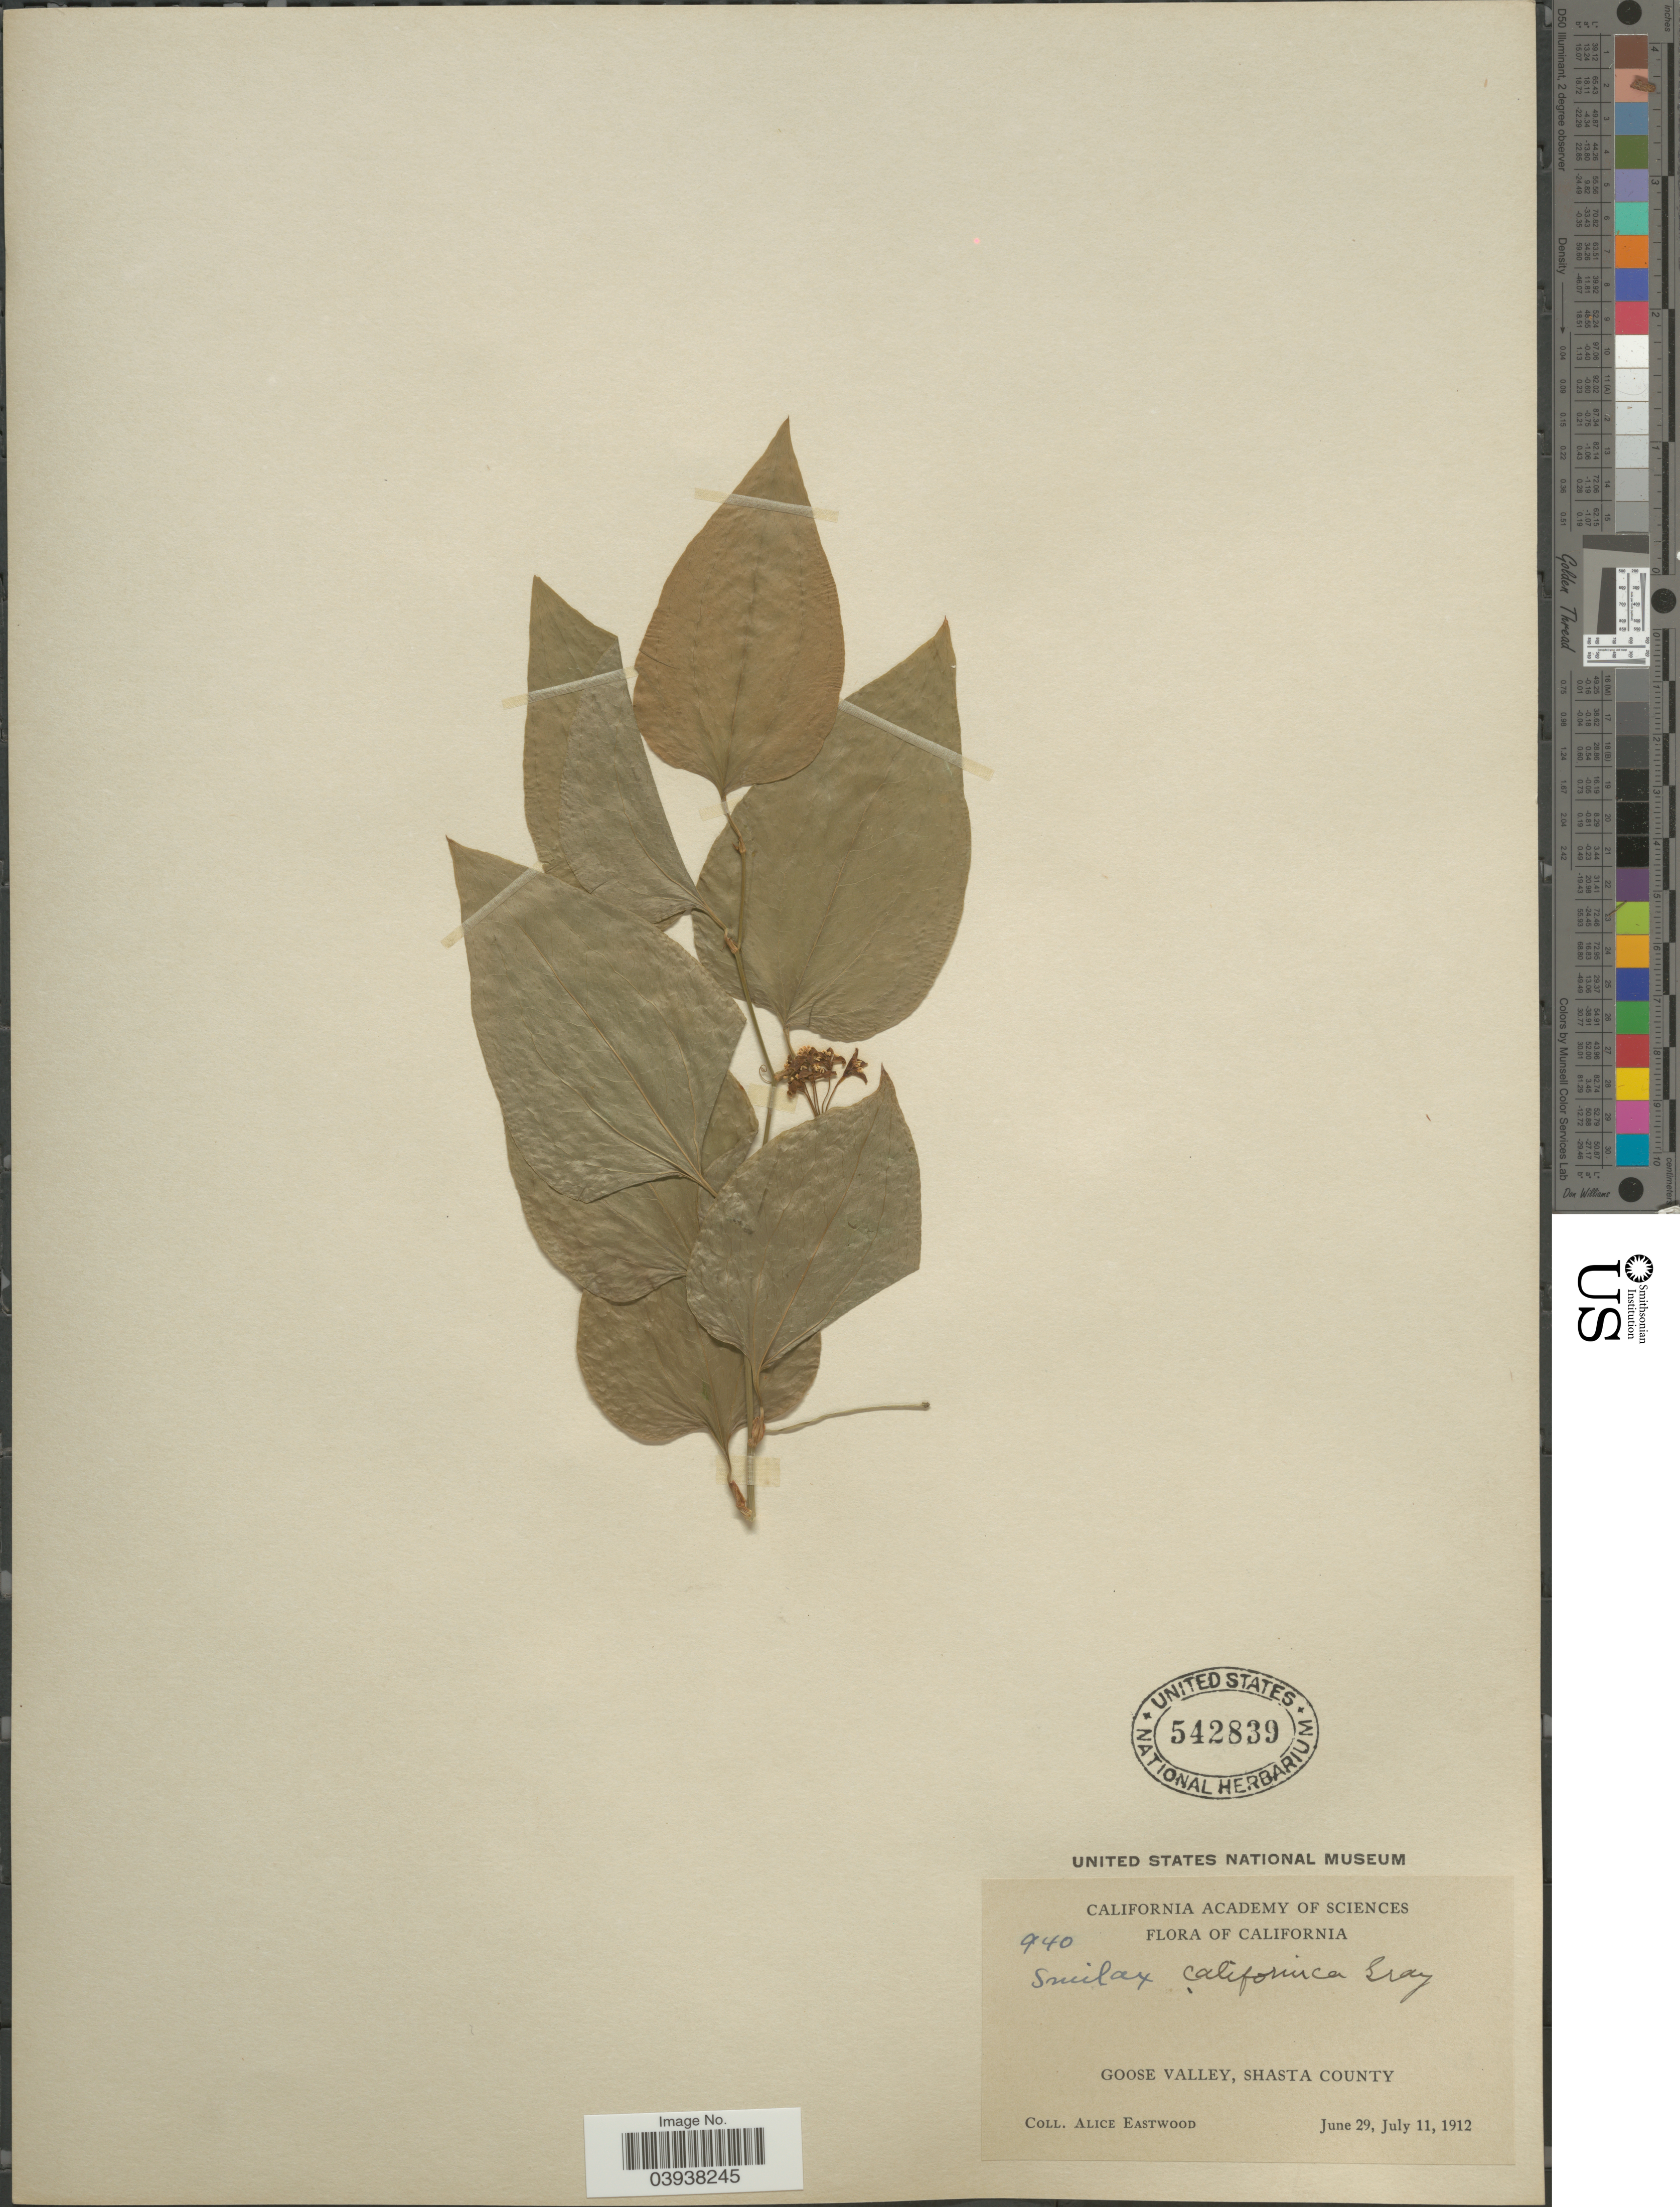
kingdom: Plantae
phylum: Tracheophyta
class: Liliopsida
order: Liliales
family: Smilacaceae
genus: Smilax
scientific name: Smilax californica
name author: (A. DC.) A. Gray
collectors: A. Eastwood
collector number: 940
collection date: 1912-06-29/1912-07-11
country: United States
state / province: California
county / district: Shasta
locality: Goose Valley, Shasta County.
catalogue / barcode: US 542839